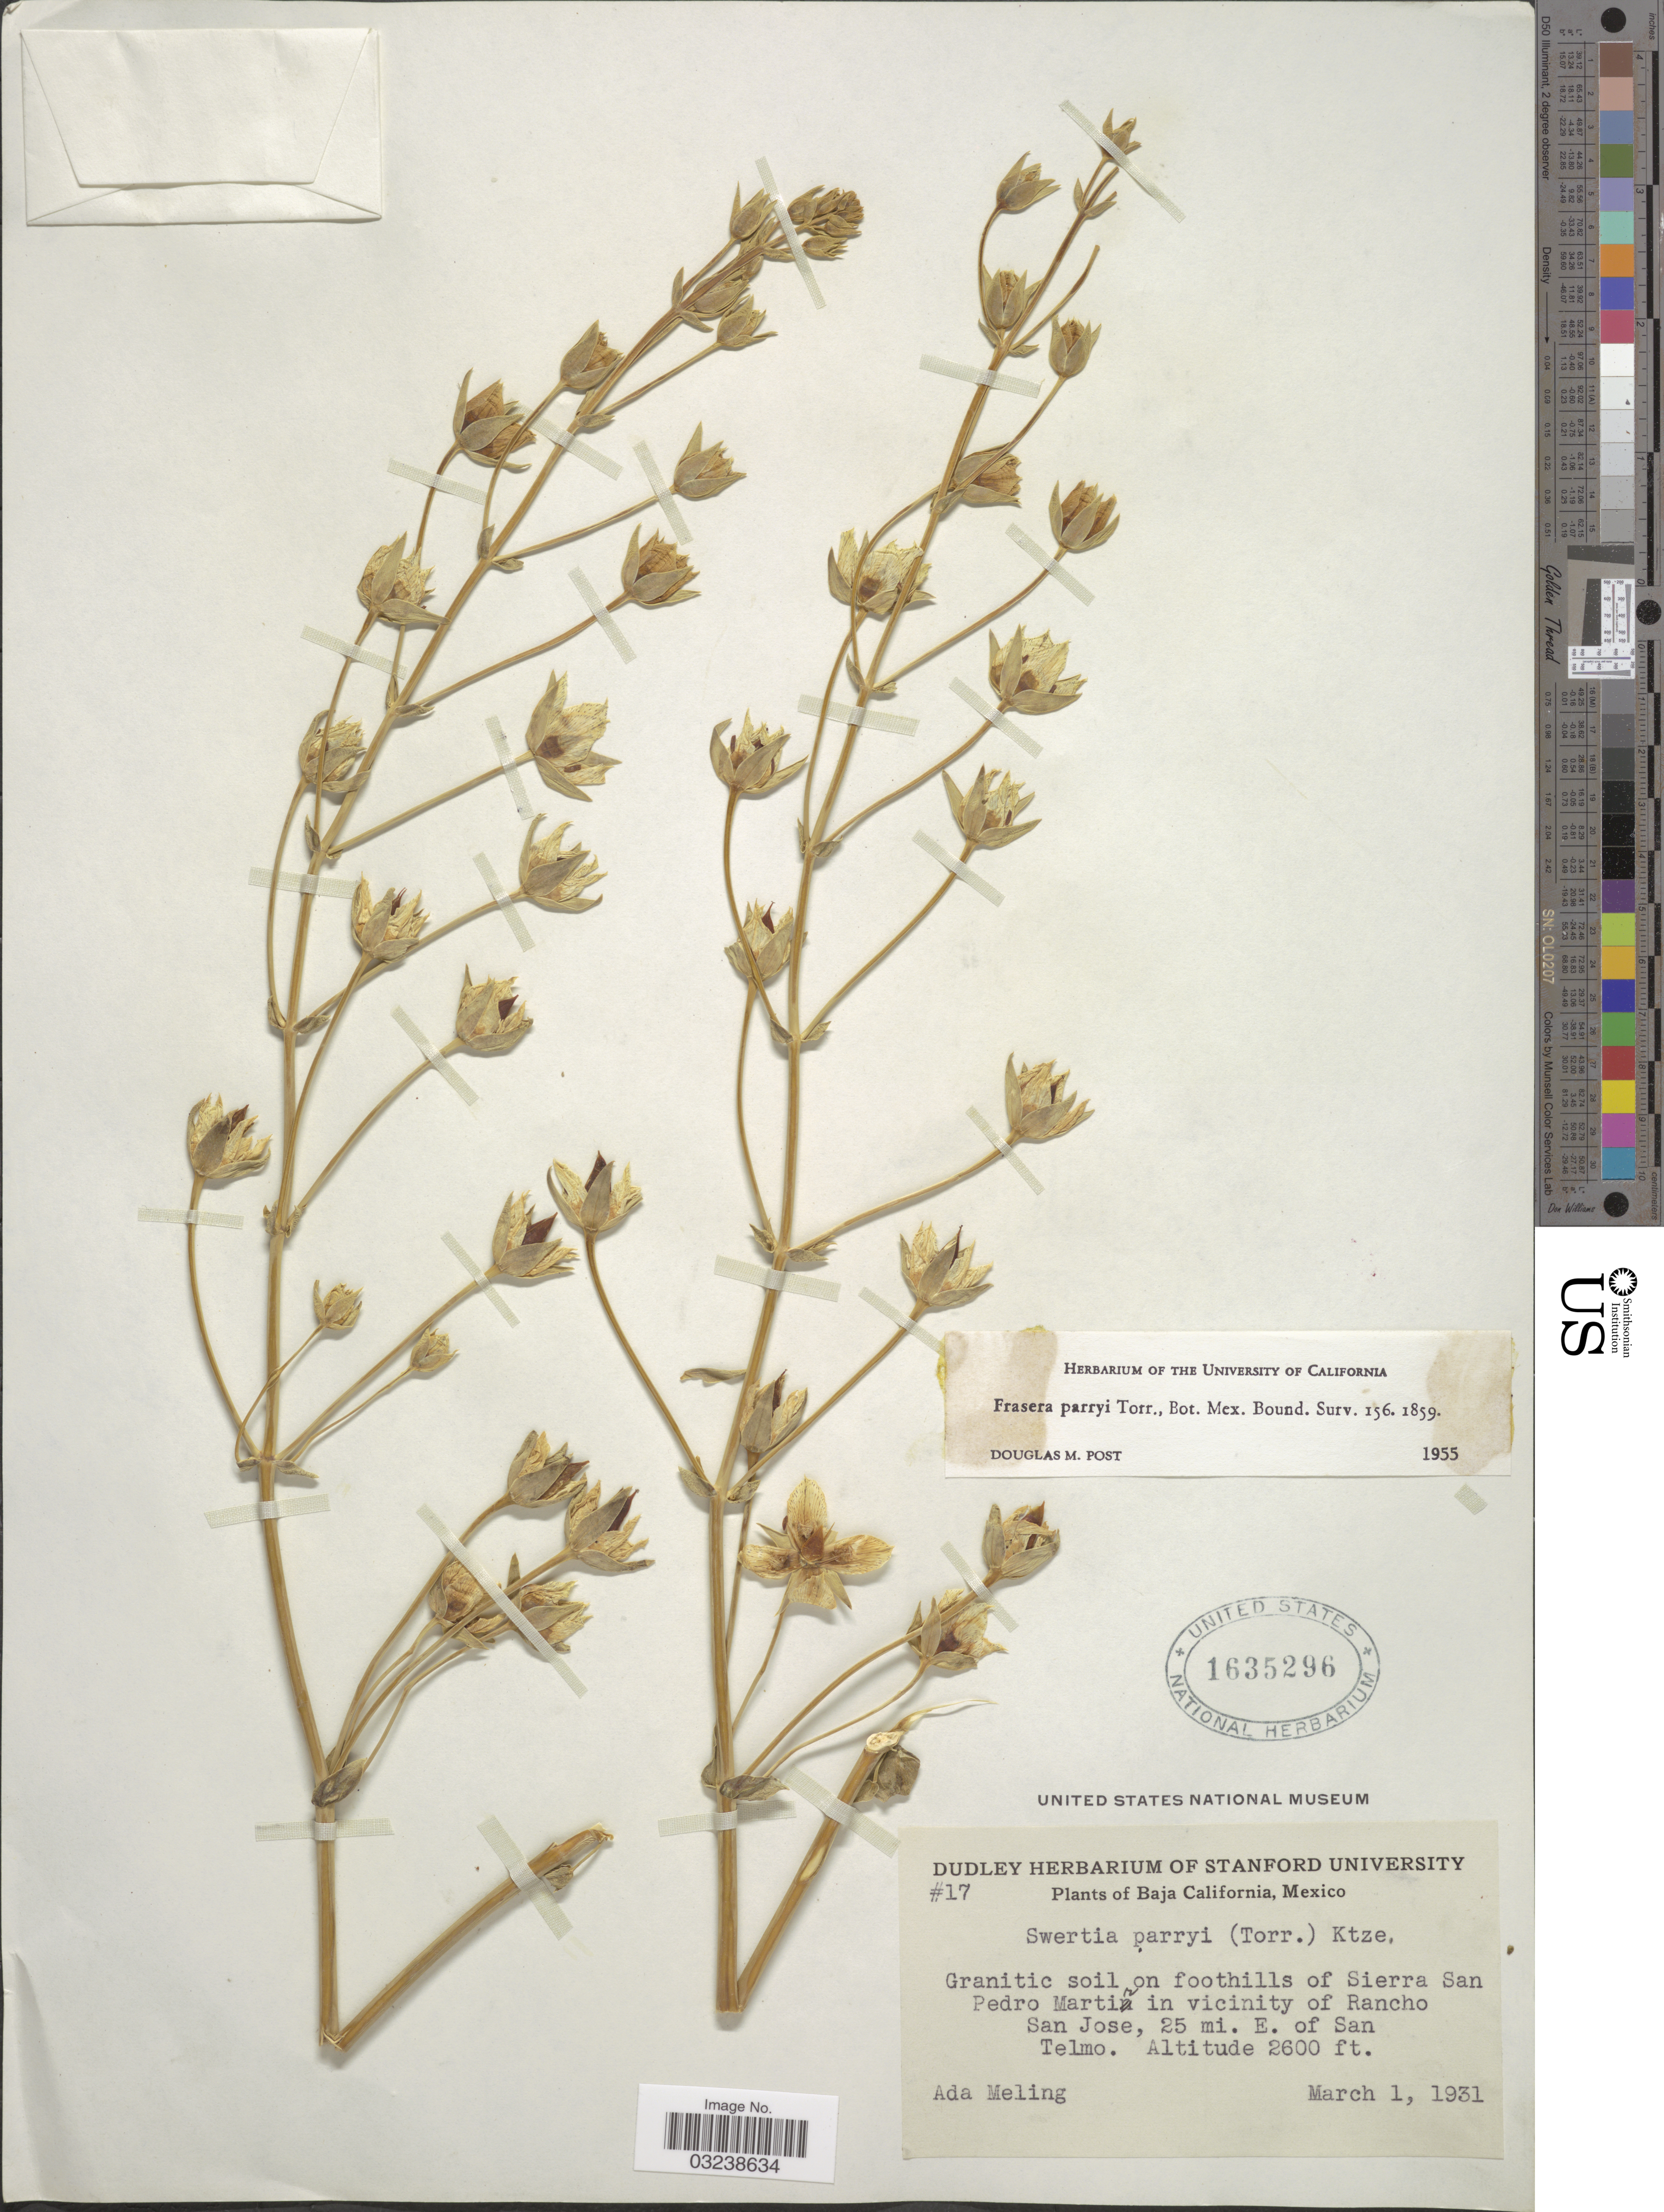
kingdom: Plantae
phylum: Tracheophyta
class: Magnoliopsida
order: Gentianales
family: Gentianaceae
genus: Swertia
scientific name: Swertia parryi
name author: (Torr.) Kuntze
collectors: A. Meling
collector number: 17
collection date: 1931-03-01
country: Mexico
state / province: Baja California Norte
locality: Granatic soil on foothills of Sierra San Pedro Martir in vicinity of Rancho San Jose, 25 mi. E. of San Telmo.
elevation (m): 792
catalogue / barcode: US 1635296